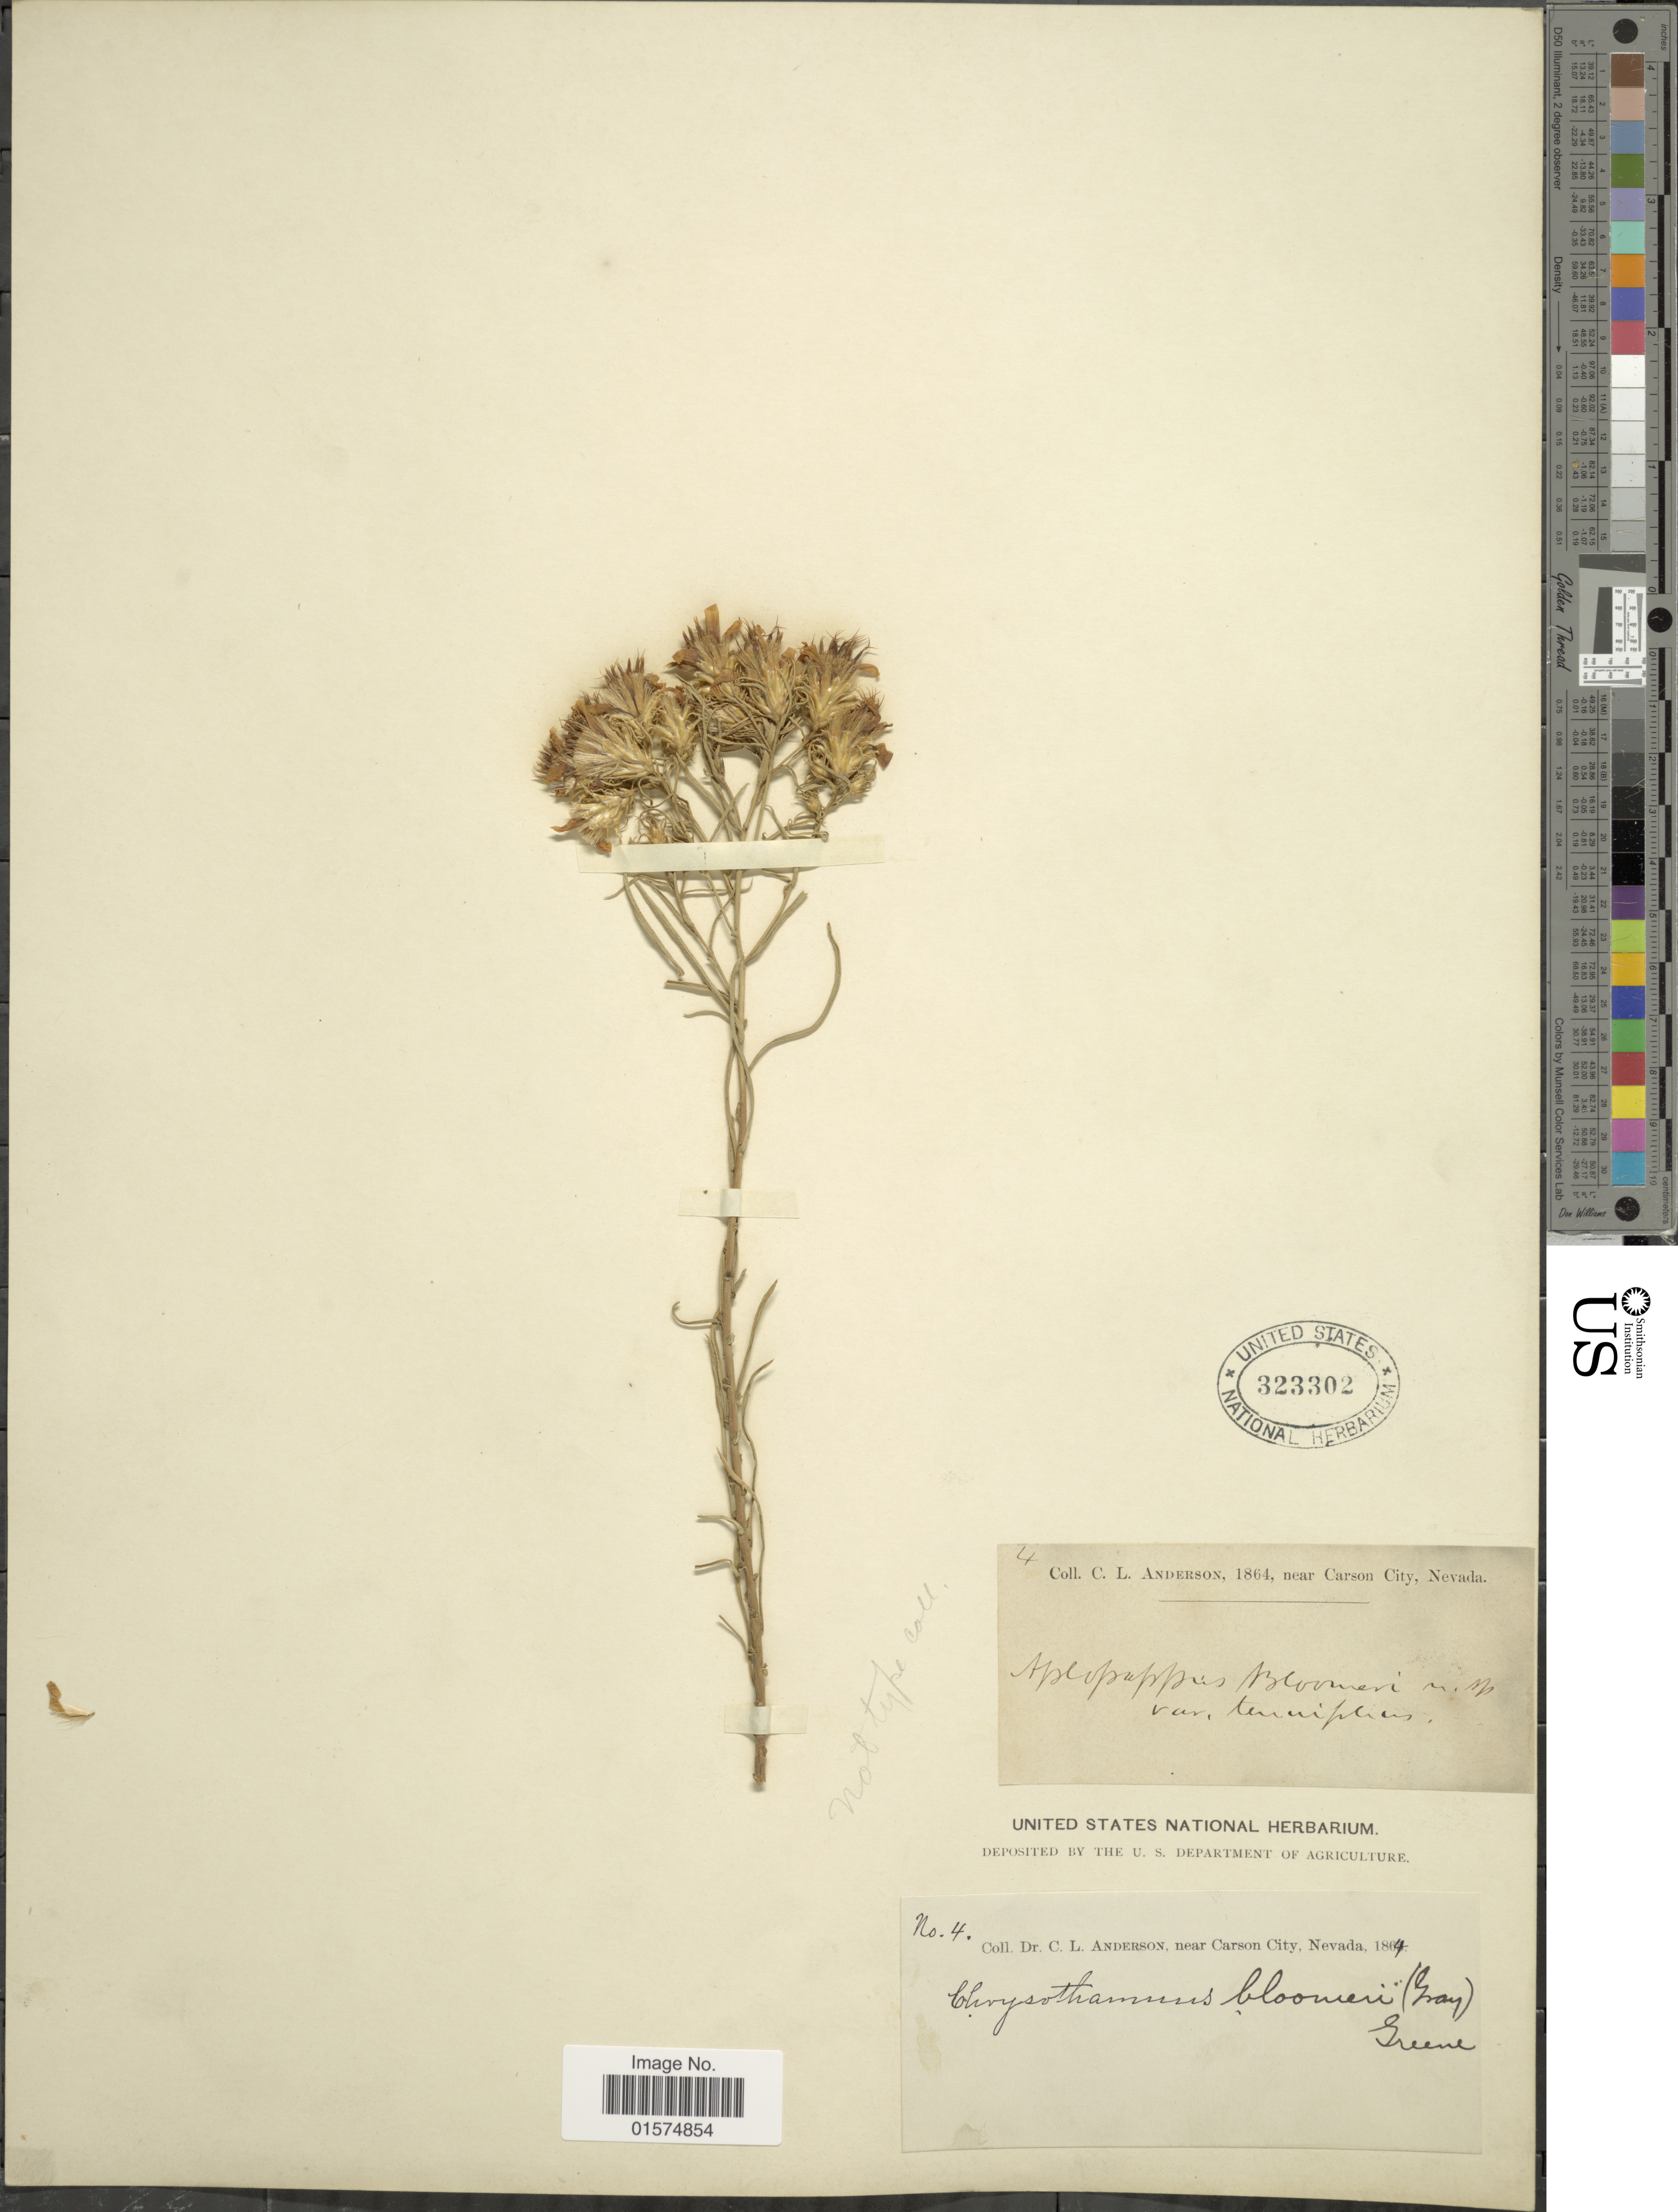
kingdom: Plantae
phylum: Tracheophyta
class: Magnoliopsida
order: Asterales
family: Asteraceae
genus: Ericameria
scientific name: Ericameria bloomeri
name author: (A. Gray) J.F. Macbr.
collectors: C. L. Anderson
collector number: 4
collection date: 1864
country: United States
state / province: Nevada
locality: Near Cason City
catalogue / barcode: US 323302